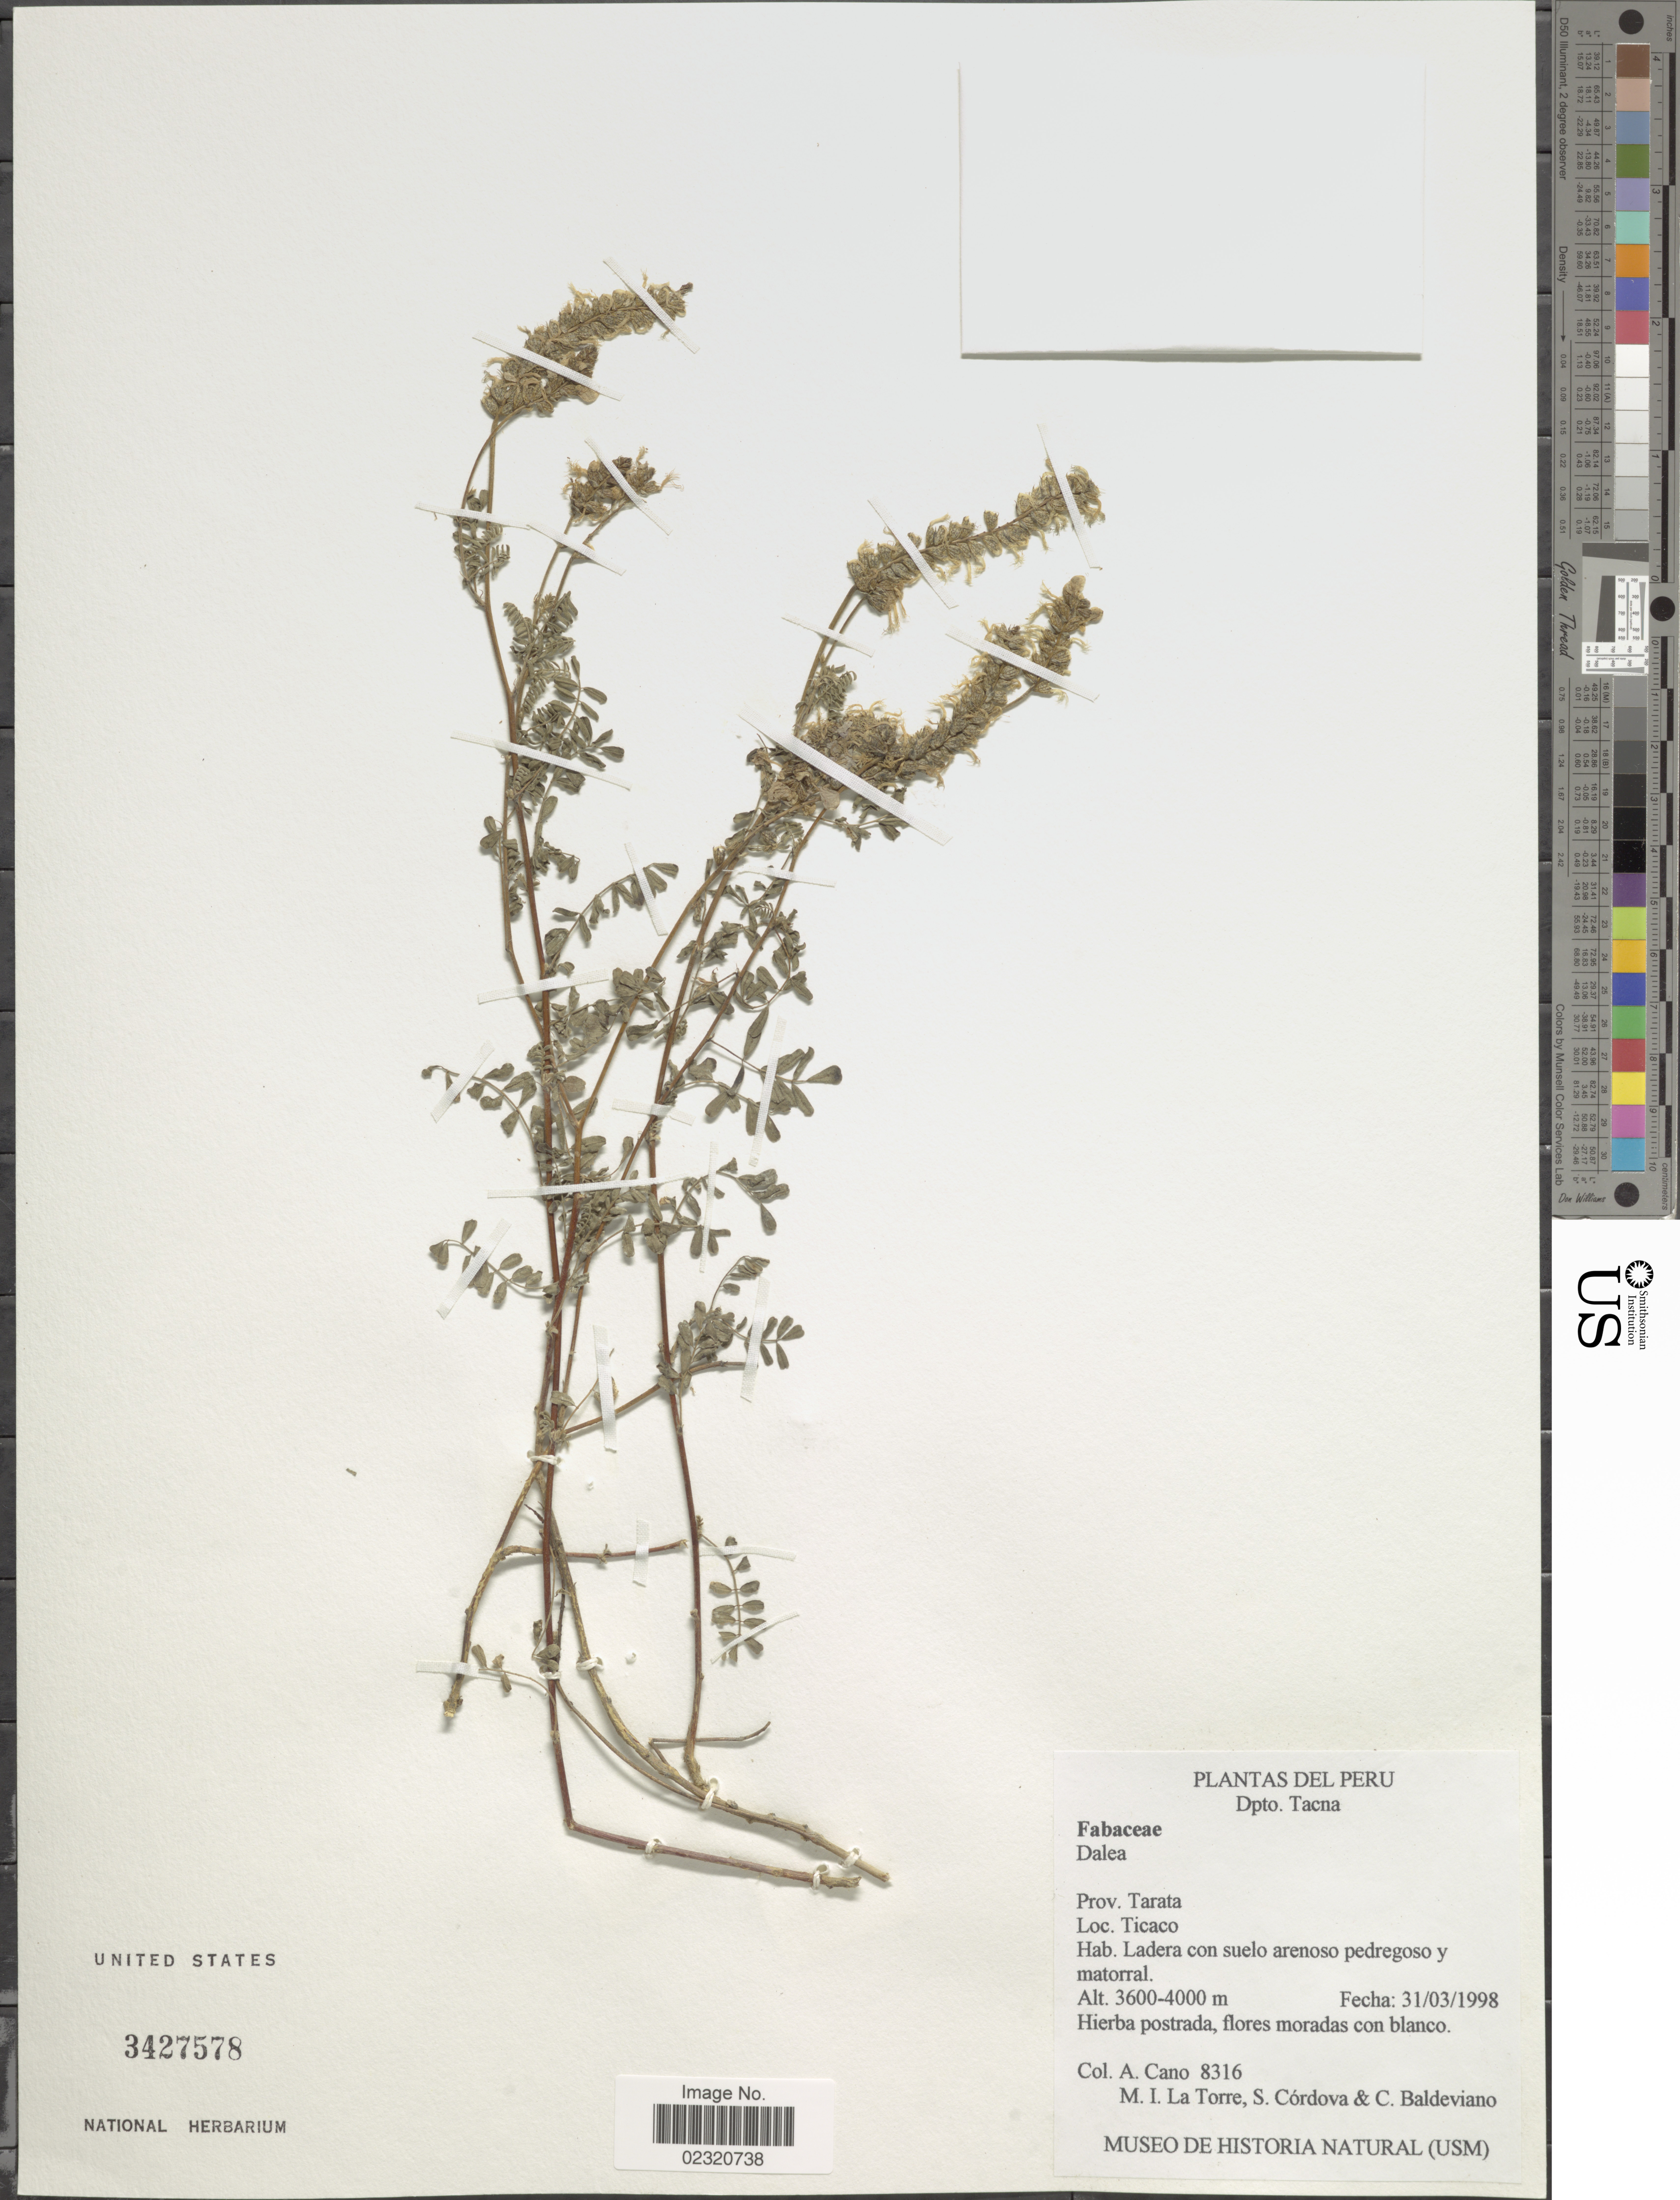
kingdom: Plantae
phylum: Tracheophyta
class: Magnoliopsida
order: Fabales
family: Fabaceae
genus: Dalea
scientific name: Dalea sp.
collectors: A. Cano, M. I. La Torre, S. Cordova & C. Baldeviano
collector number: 8316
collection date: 1998-03-31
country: Peru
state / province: Tacna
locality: Prov. Tarata, Ticaco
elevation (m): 3600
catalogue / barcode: US 3427578